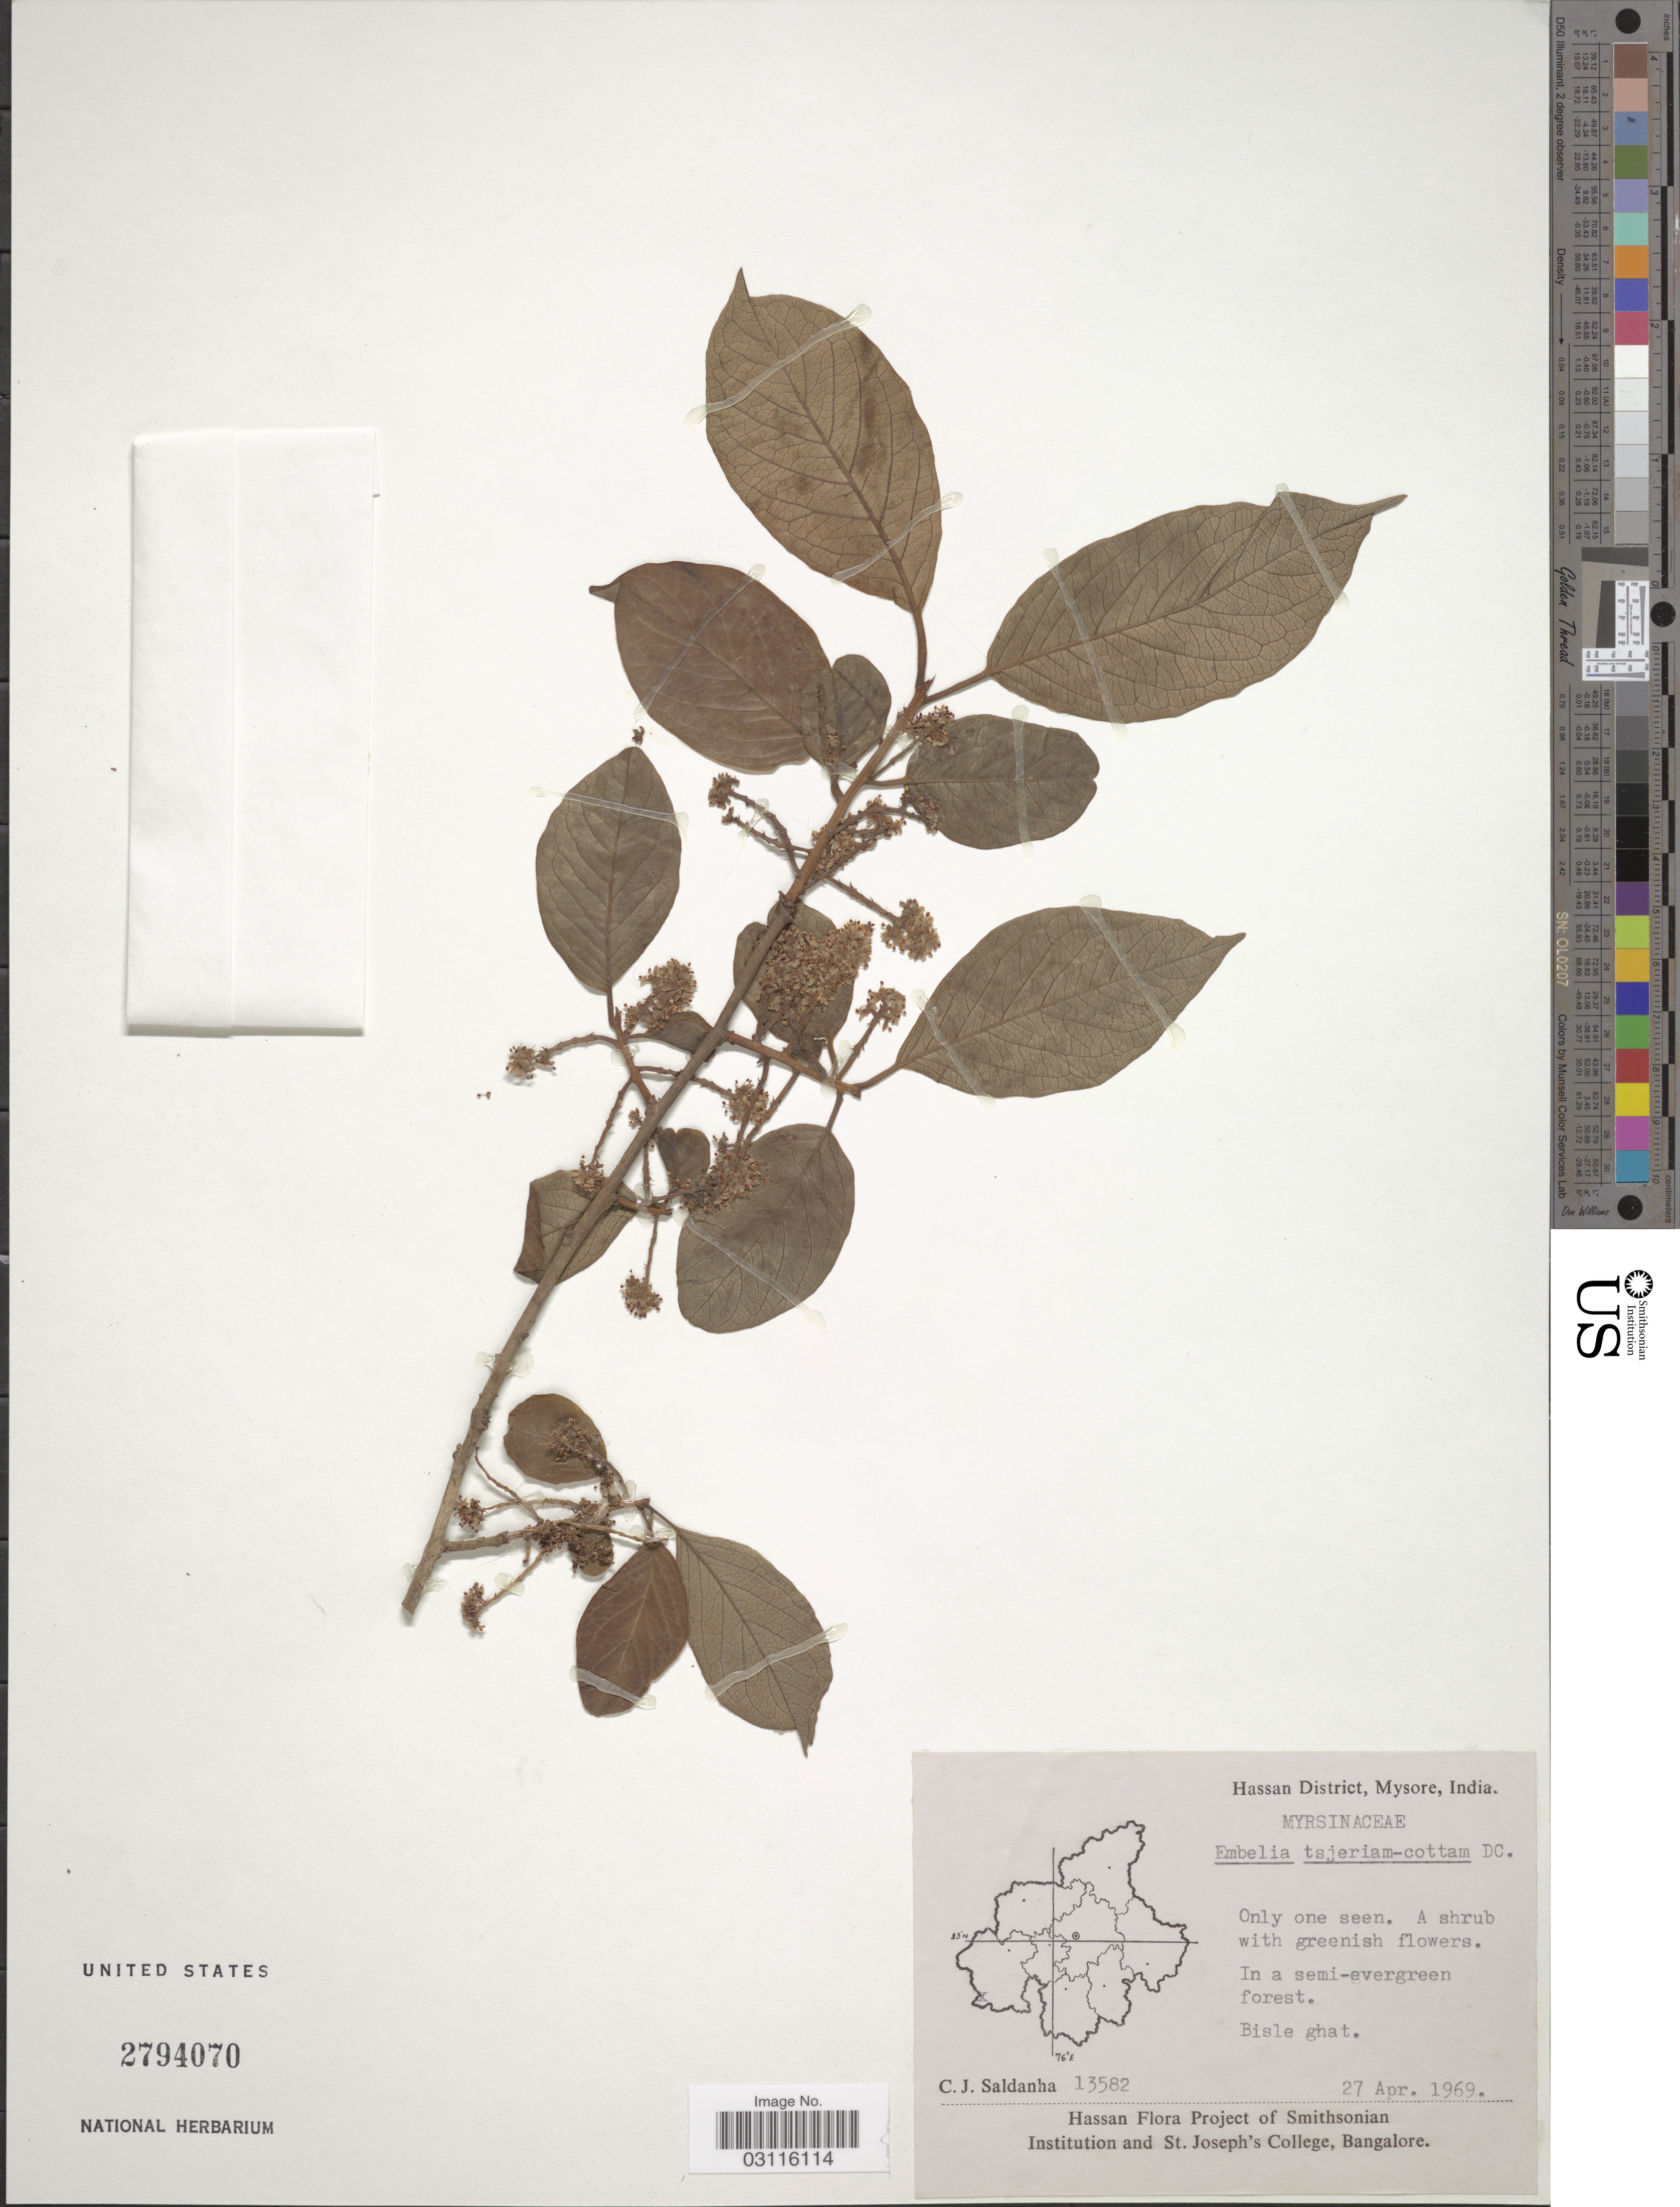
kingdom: Plantae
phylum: Tracheophyta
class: Magnoliopsida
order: Ericales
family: Primulaceae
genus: Embelia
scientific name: Embelia tsjeriam-cottam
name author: (Roem. & Schult.) A. DC.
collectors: C. J. Saldanha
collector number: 13582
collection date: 1969-04-27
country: India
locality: Hassan District, Mysore, Bisle ghat.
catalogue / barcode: US 2794070